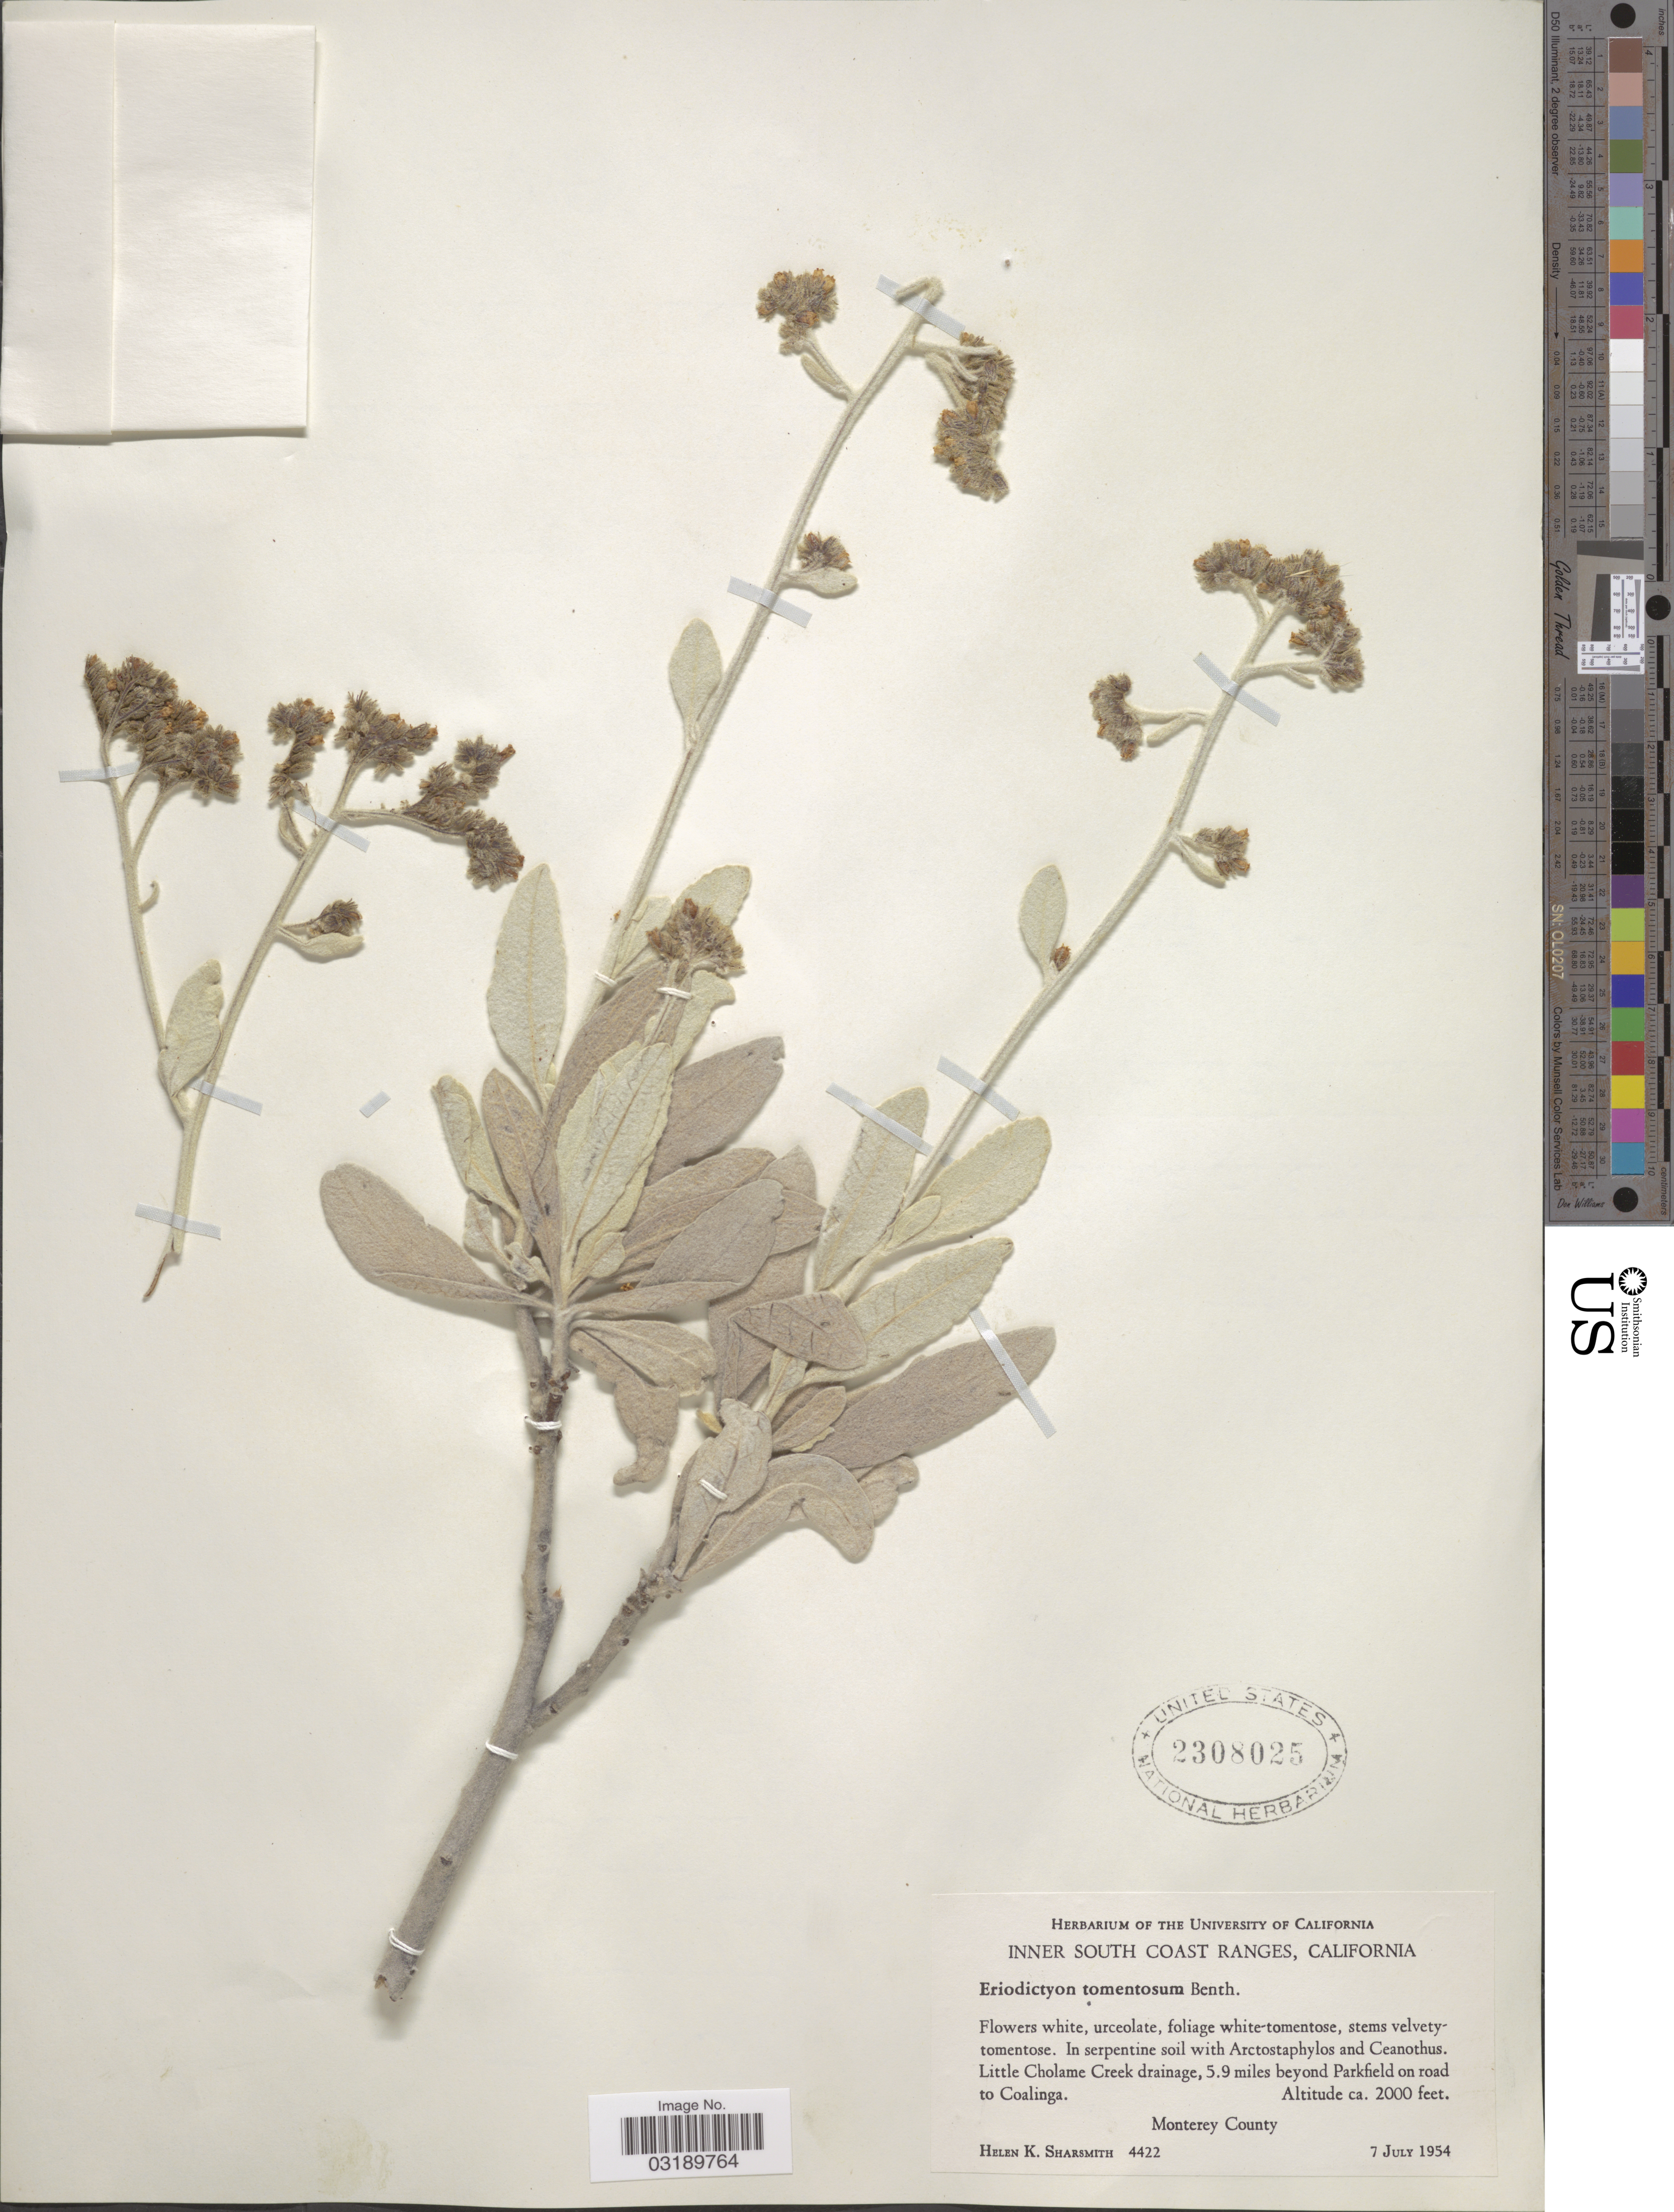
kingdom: Plantae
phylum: Tracheophyta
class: Magnoliopsida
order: Boraginales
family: Namaceae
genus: Eriodictyon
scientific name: Eriodictyon tomentosum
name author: Benth.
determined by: Rogers, Z. S.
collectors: H. Sharsmith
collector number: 4422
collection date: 1954-07-07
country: United States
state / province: California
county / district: Monterey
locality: Little Cholame Creek drainage, 5.9 miles beyond Parkfield on road to Coalinga. Monterey County.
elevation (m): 610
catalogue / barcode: US 2308025